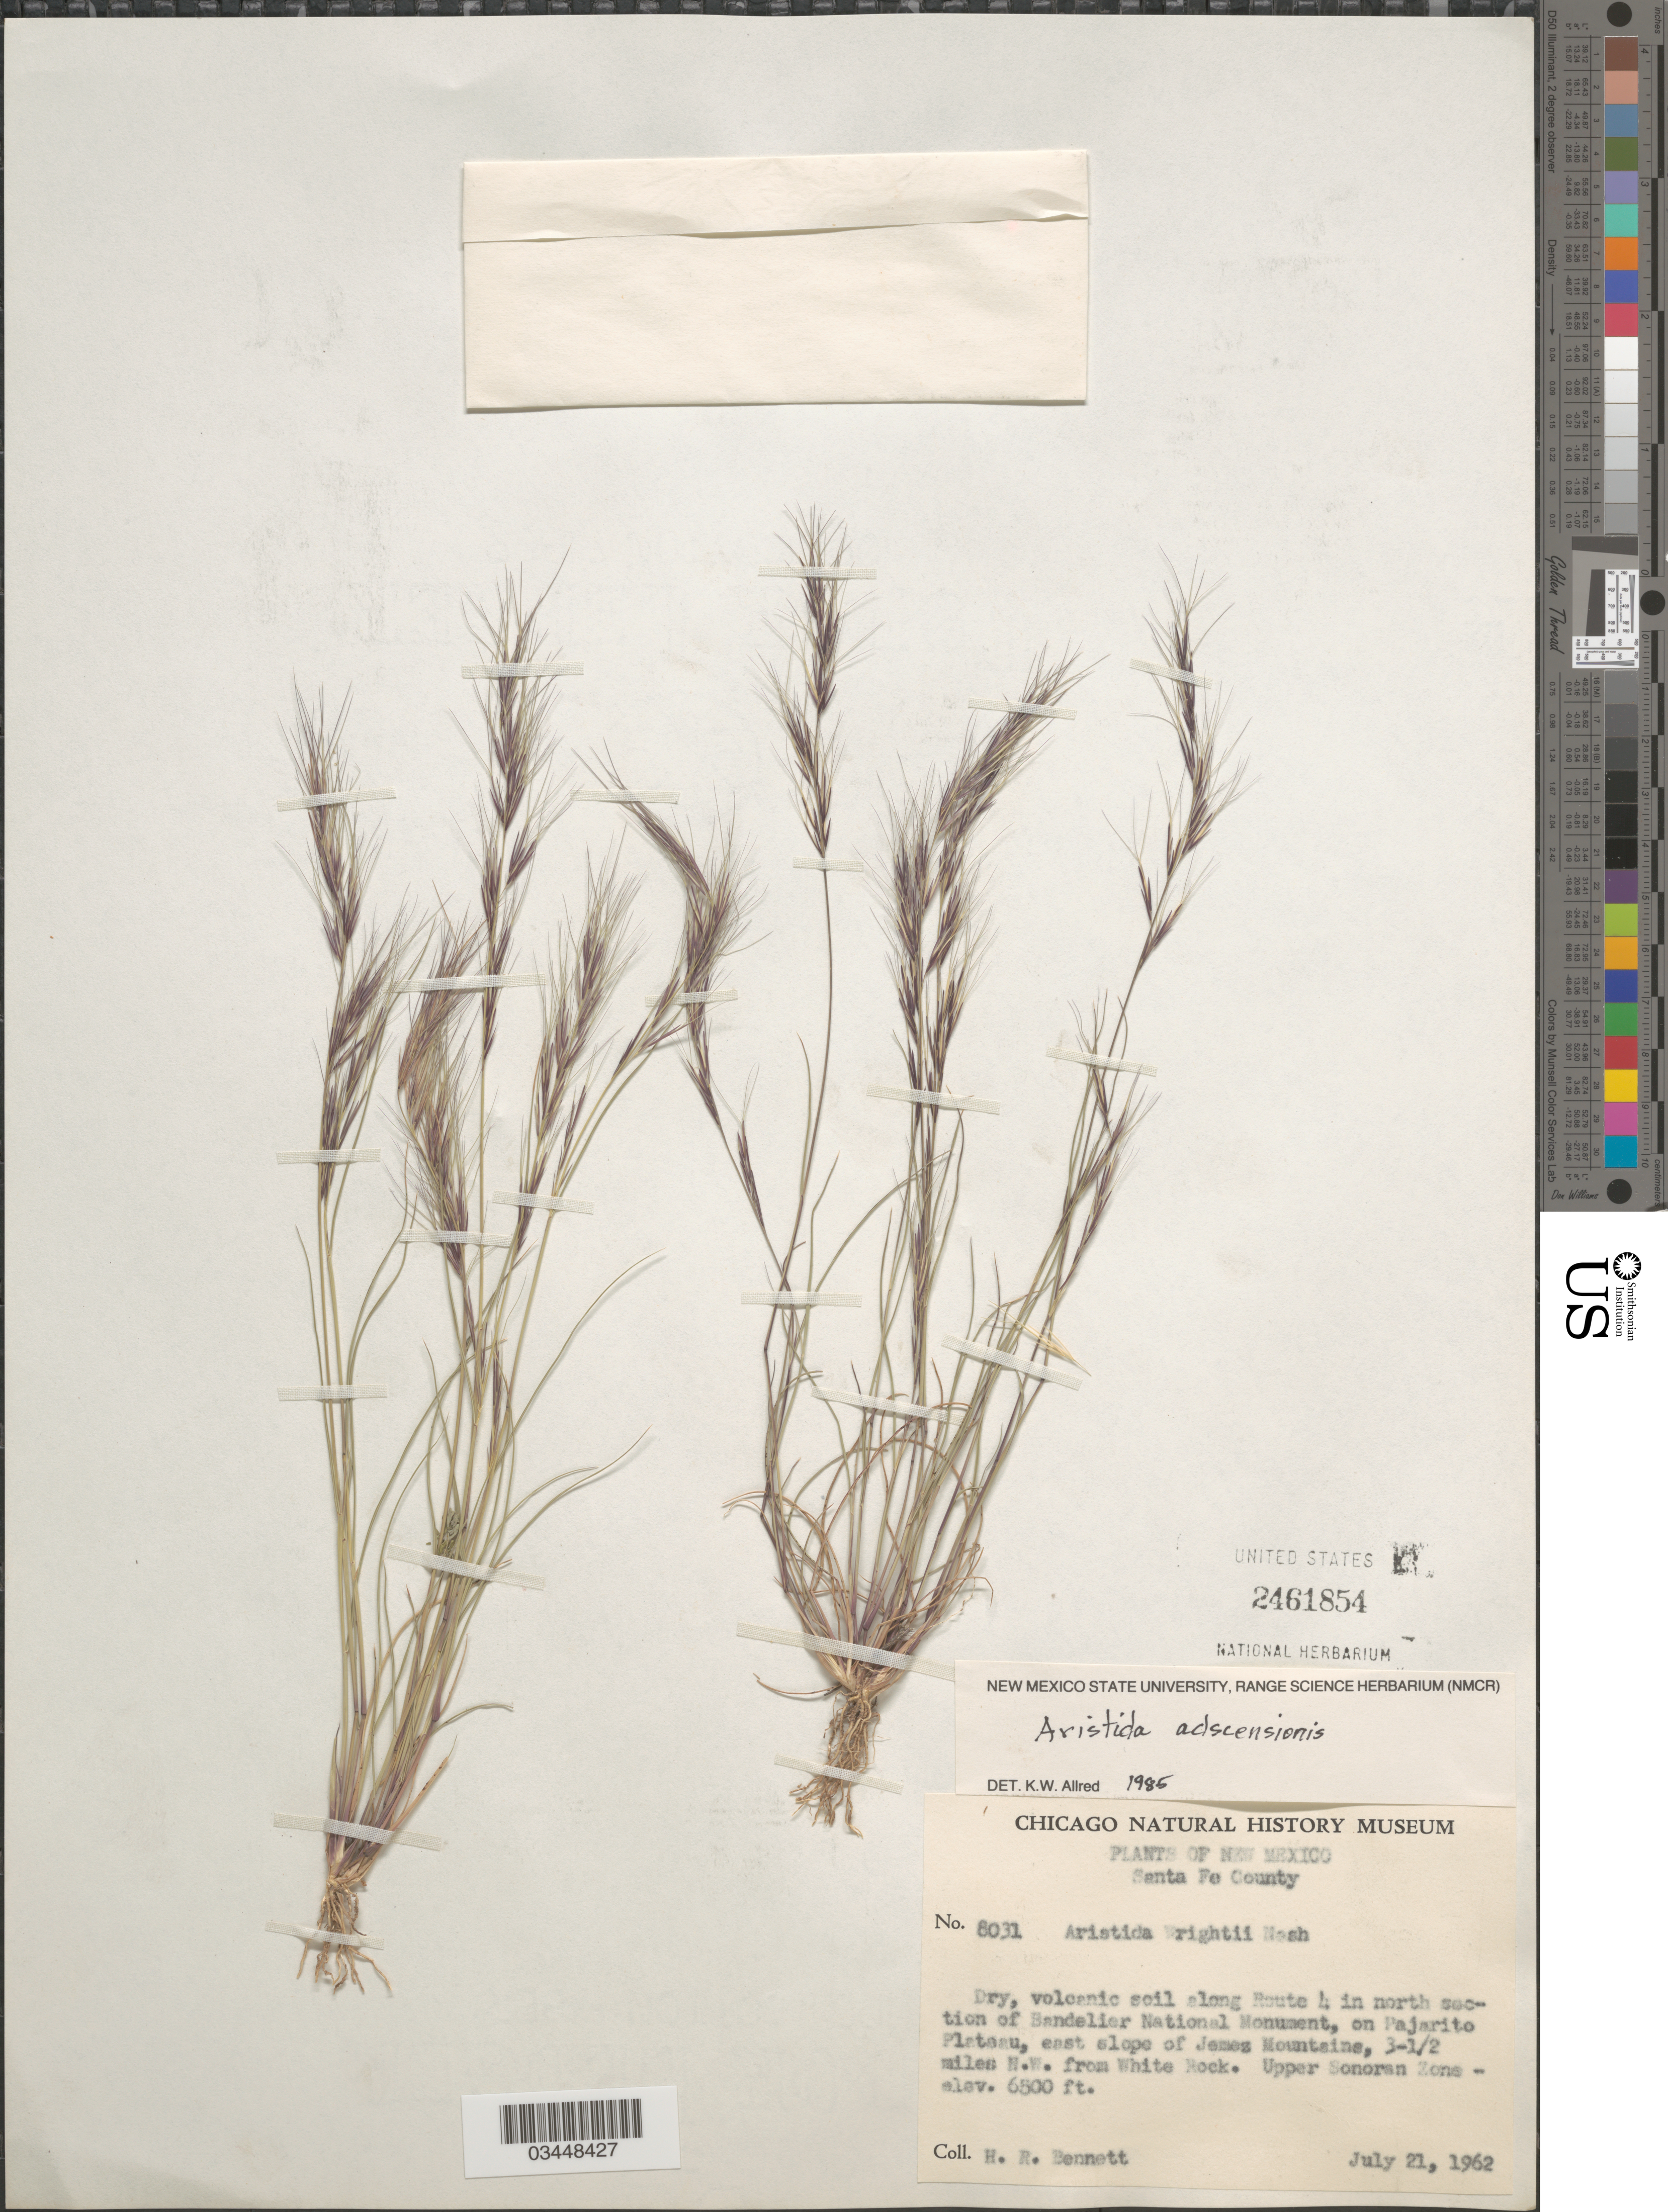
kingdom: Plantae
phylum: Tracheophyta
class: Liliopsida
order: Poales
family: Poaceae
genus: Aristida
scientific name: Aristida adscensionis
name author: L.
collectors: H. R. Bennett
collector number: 8031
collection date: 1962-07-21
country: United States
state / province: New Mexico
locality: Santa Fe County. Dry, volcanic soil along Route 4 in north section of Bandelier National Monument, on Pajarito Plateau, east slope of Jemez Mountains, 3-½ miles N.W. from White Rock. Upper Sonoran Zone.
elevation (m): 1981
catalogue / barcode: US 2461854